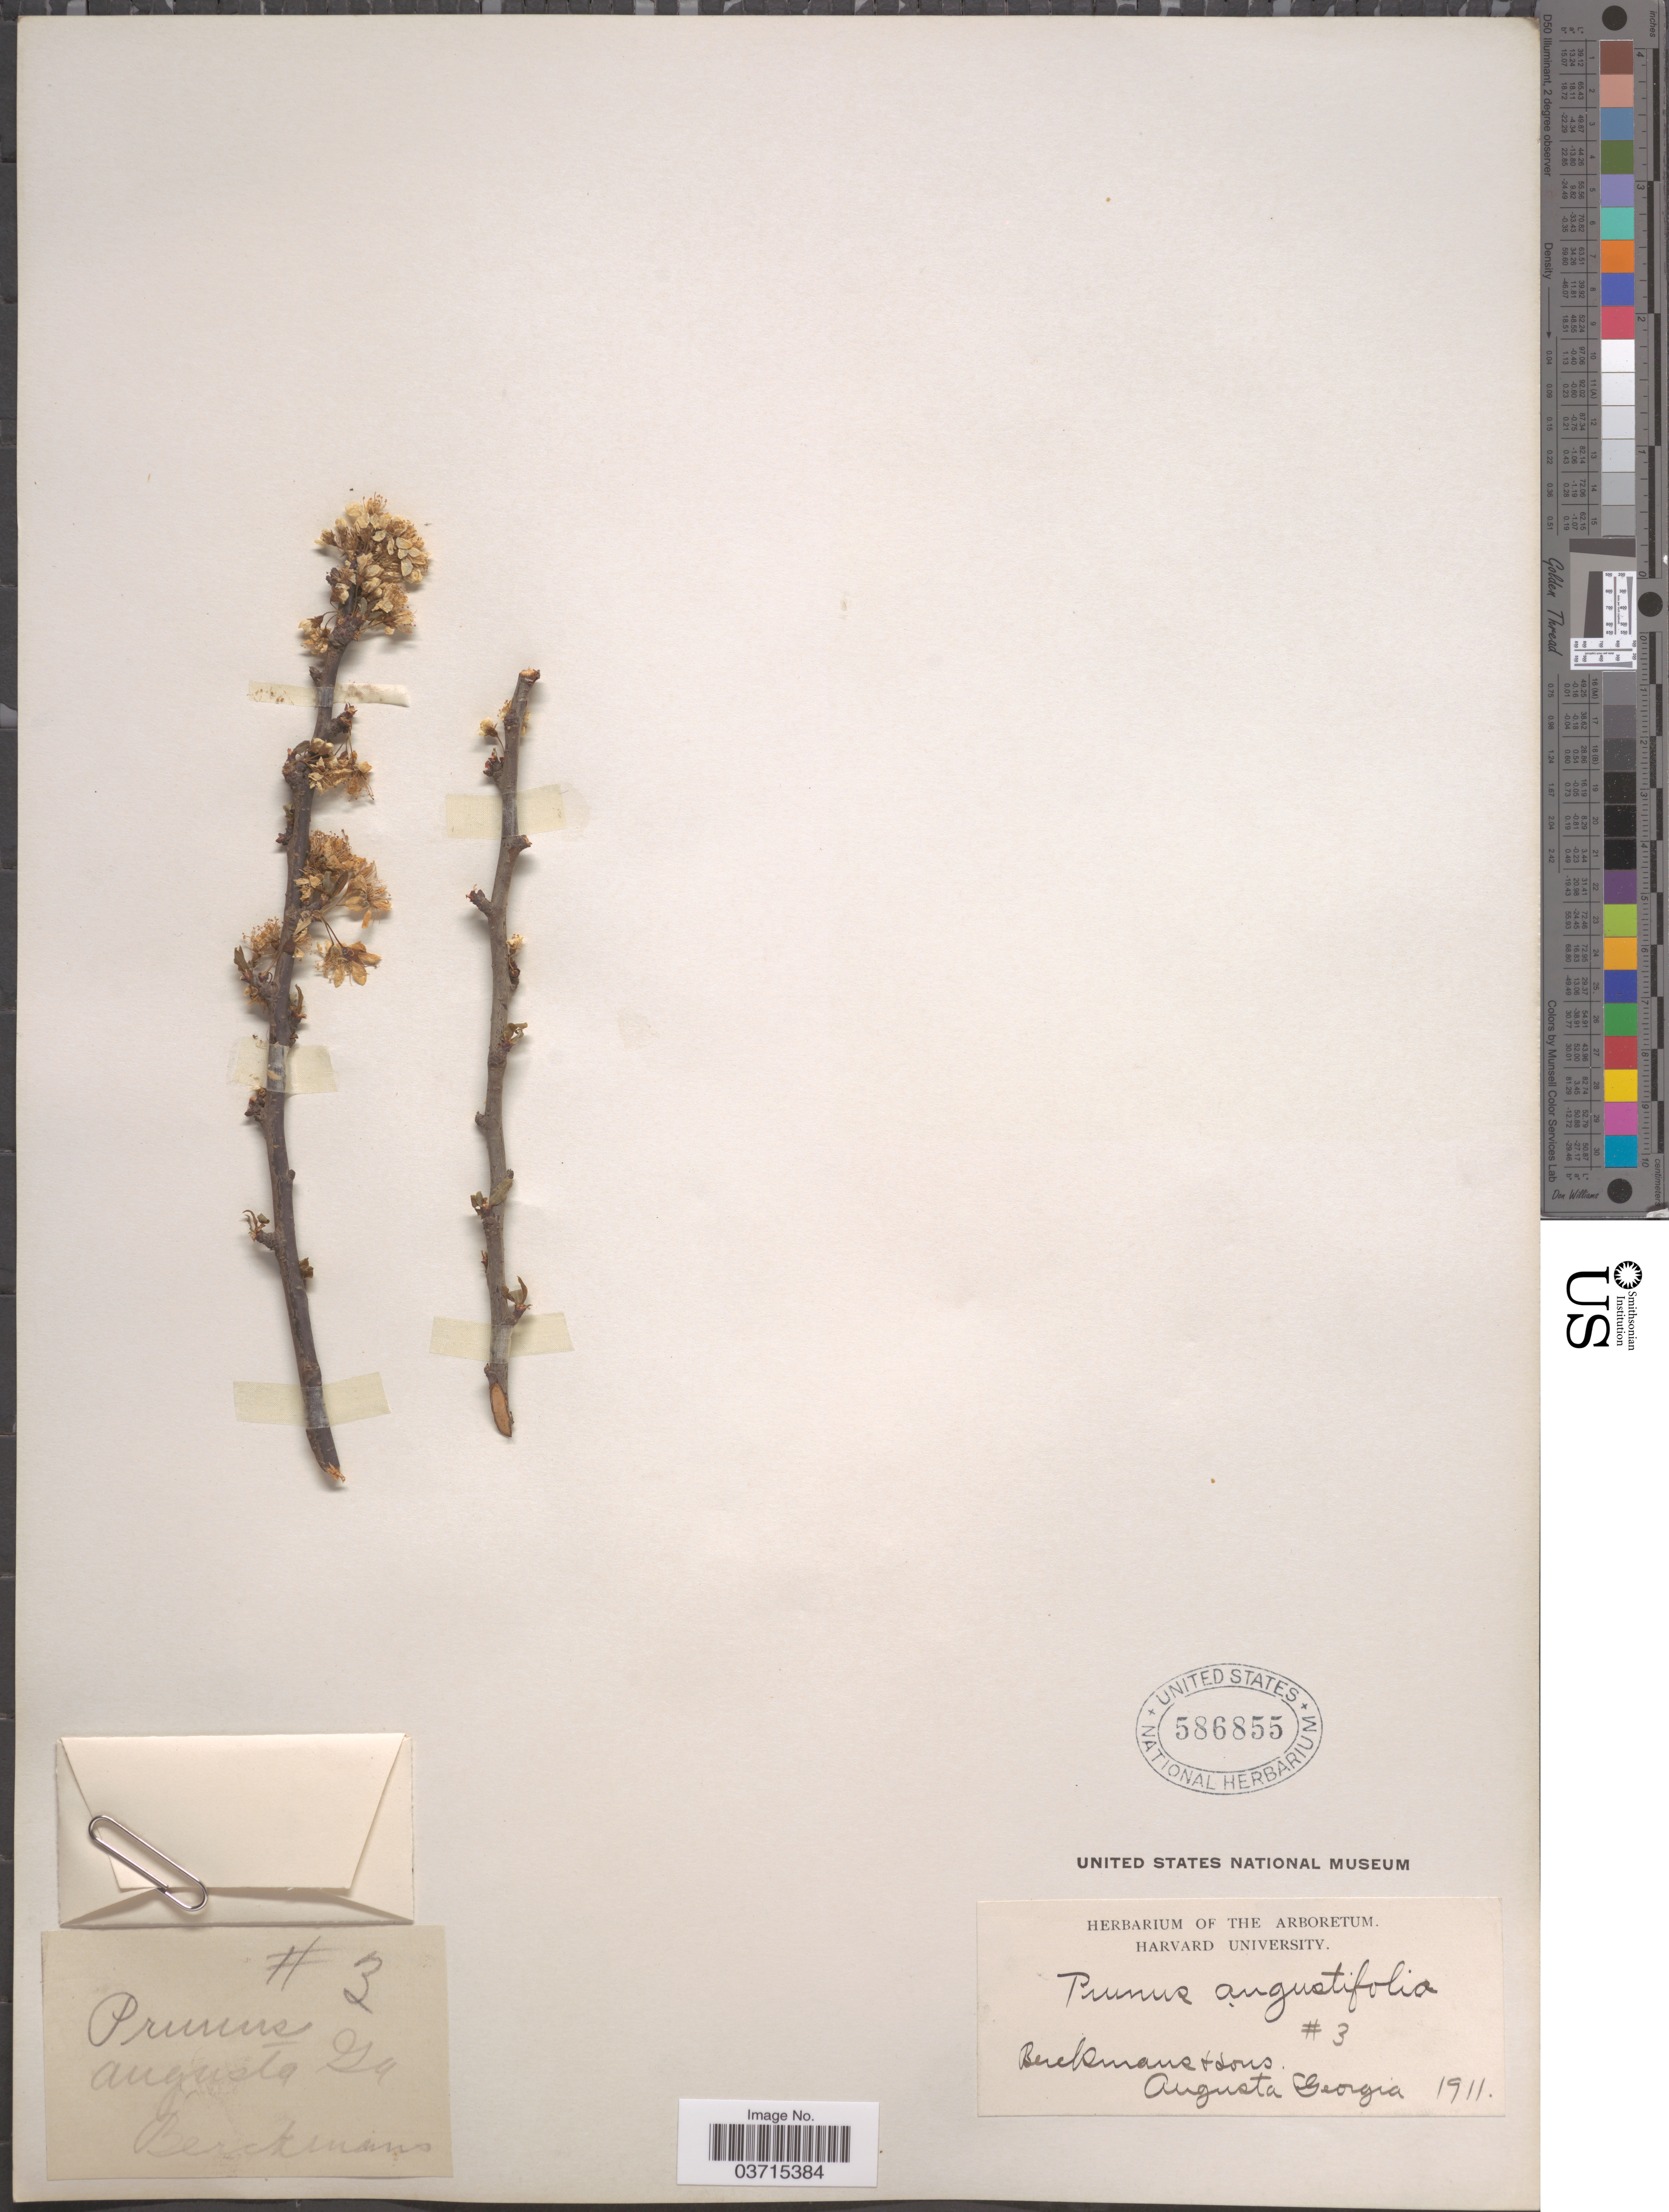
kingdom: Plantae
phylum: Tracheophyta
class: Magnoliopsida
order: Rosales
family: Rosaceae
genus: Prunus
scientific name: Prunus angustifolia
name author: Marshall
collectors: Ex herb. of the Arboretum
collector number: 3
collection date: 1911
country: United States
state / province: Georgia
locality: Berckmans Hous. Augusta.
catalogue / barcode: US 586855